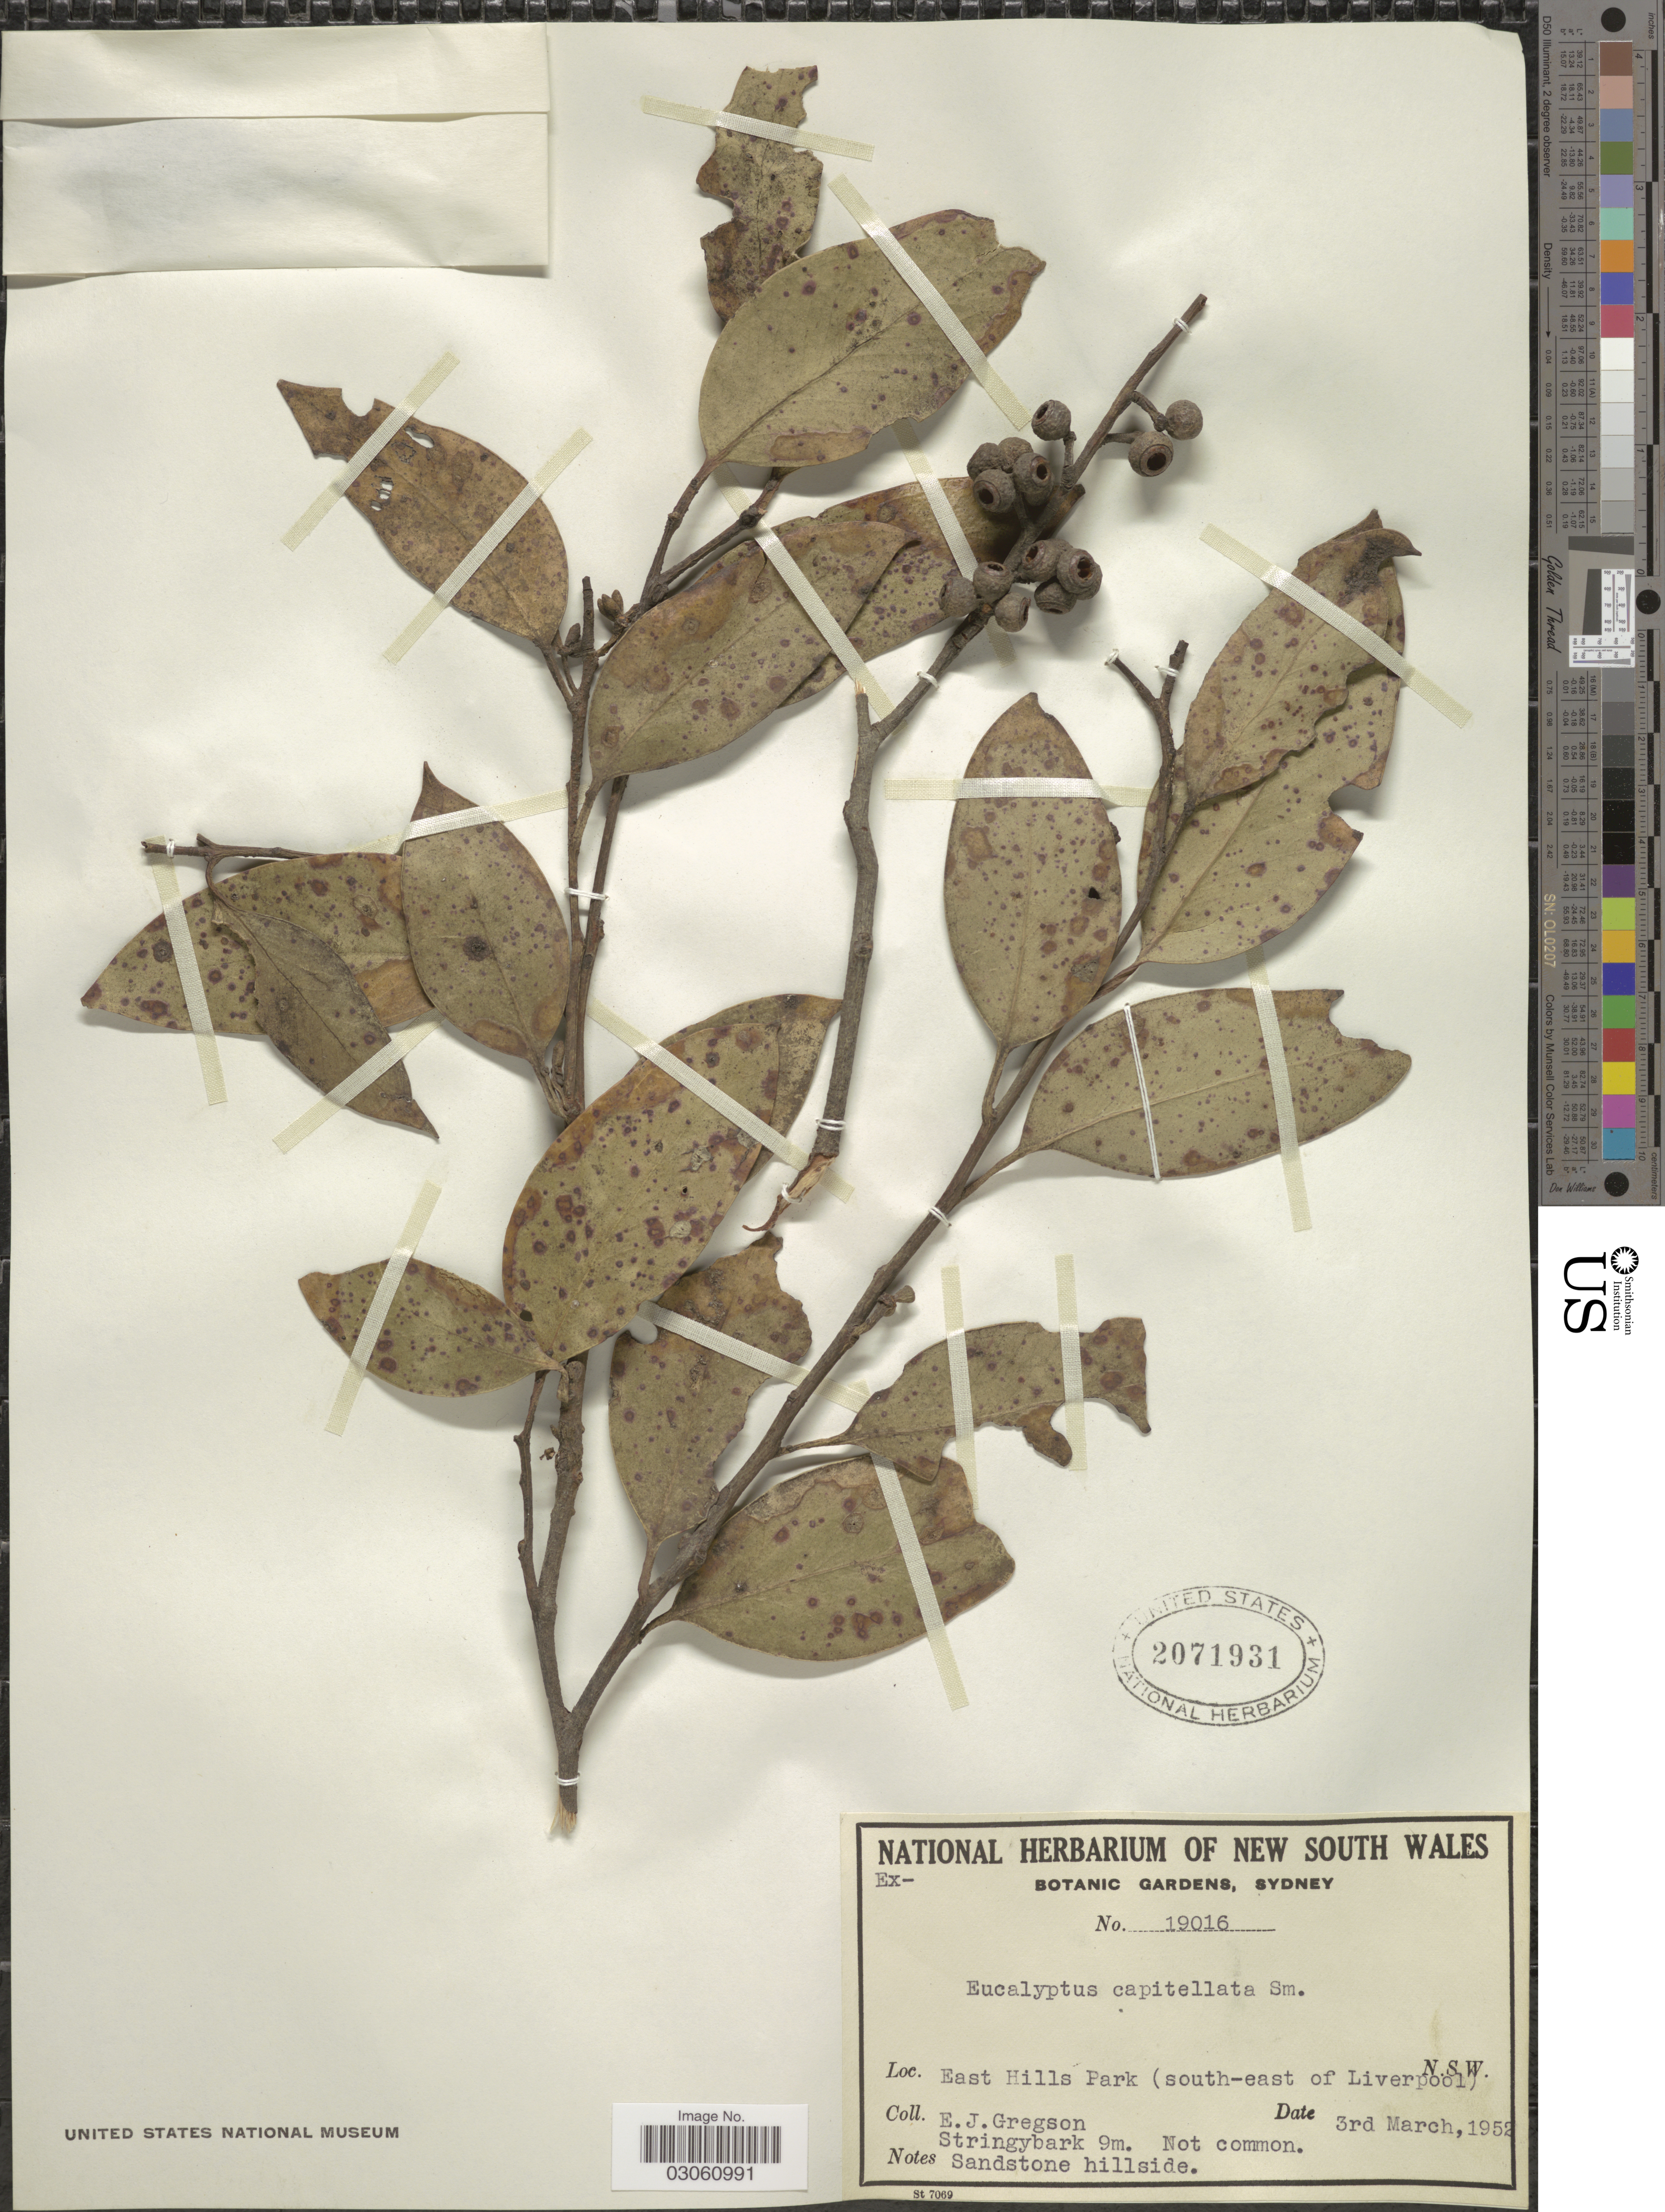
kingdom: Plantae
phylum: Tracheophyta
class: Magnoliopsida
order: Myrtales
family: Myrtaceae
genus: Eucalyptus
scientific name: Eucalyptus capitellata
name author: Sm.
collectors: E. Gregson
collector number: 19016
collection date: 1952-03-03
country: Australia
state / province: New South Wales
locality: East Hills Park (south-east of Liverpool).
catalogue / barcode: US 2071931